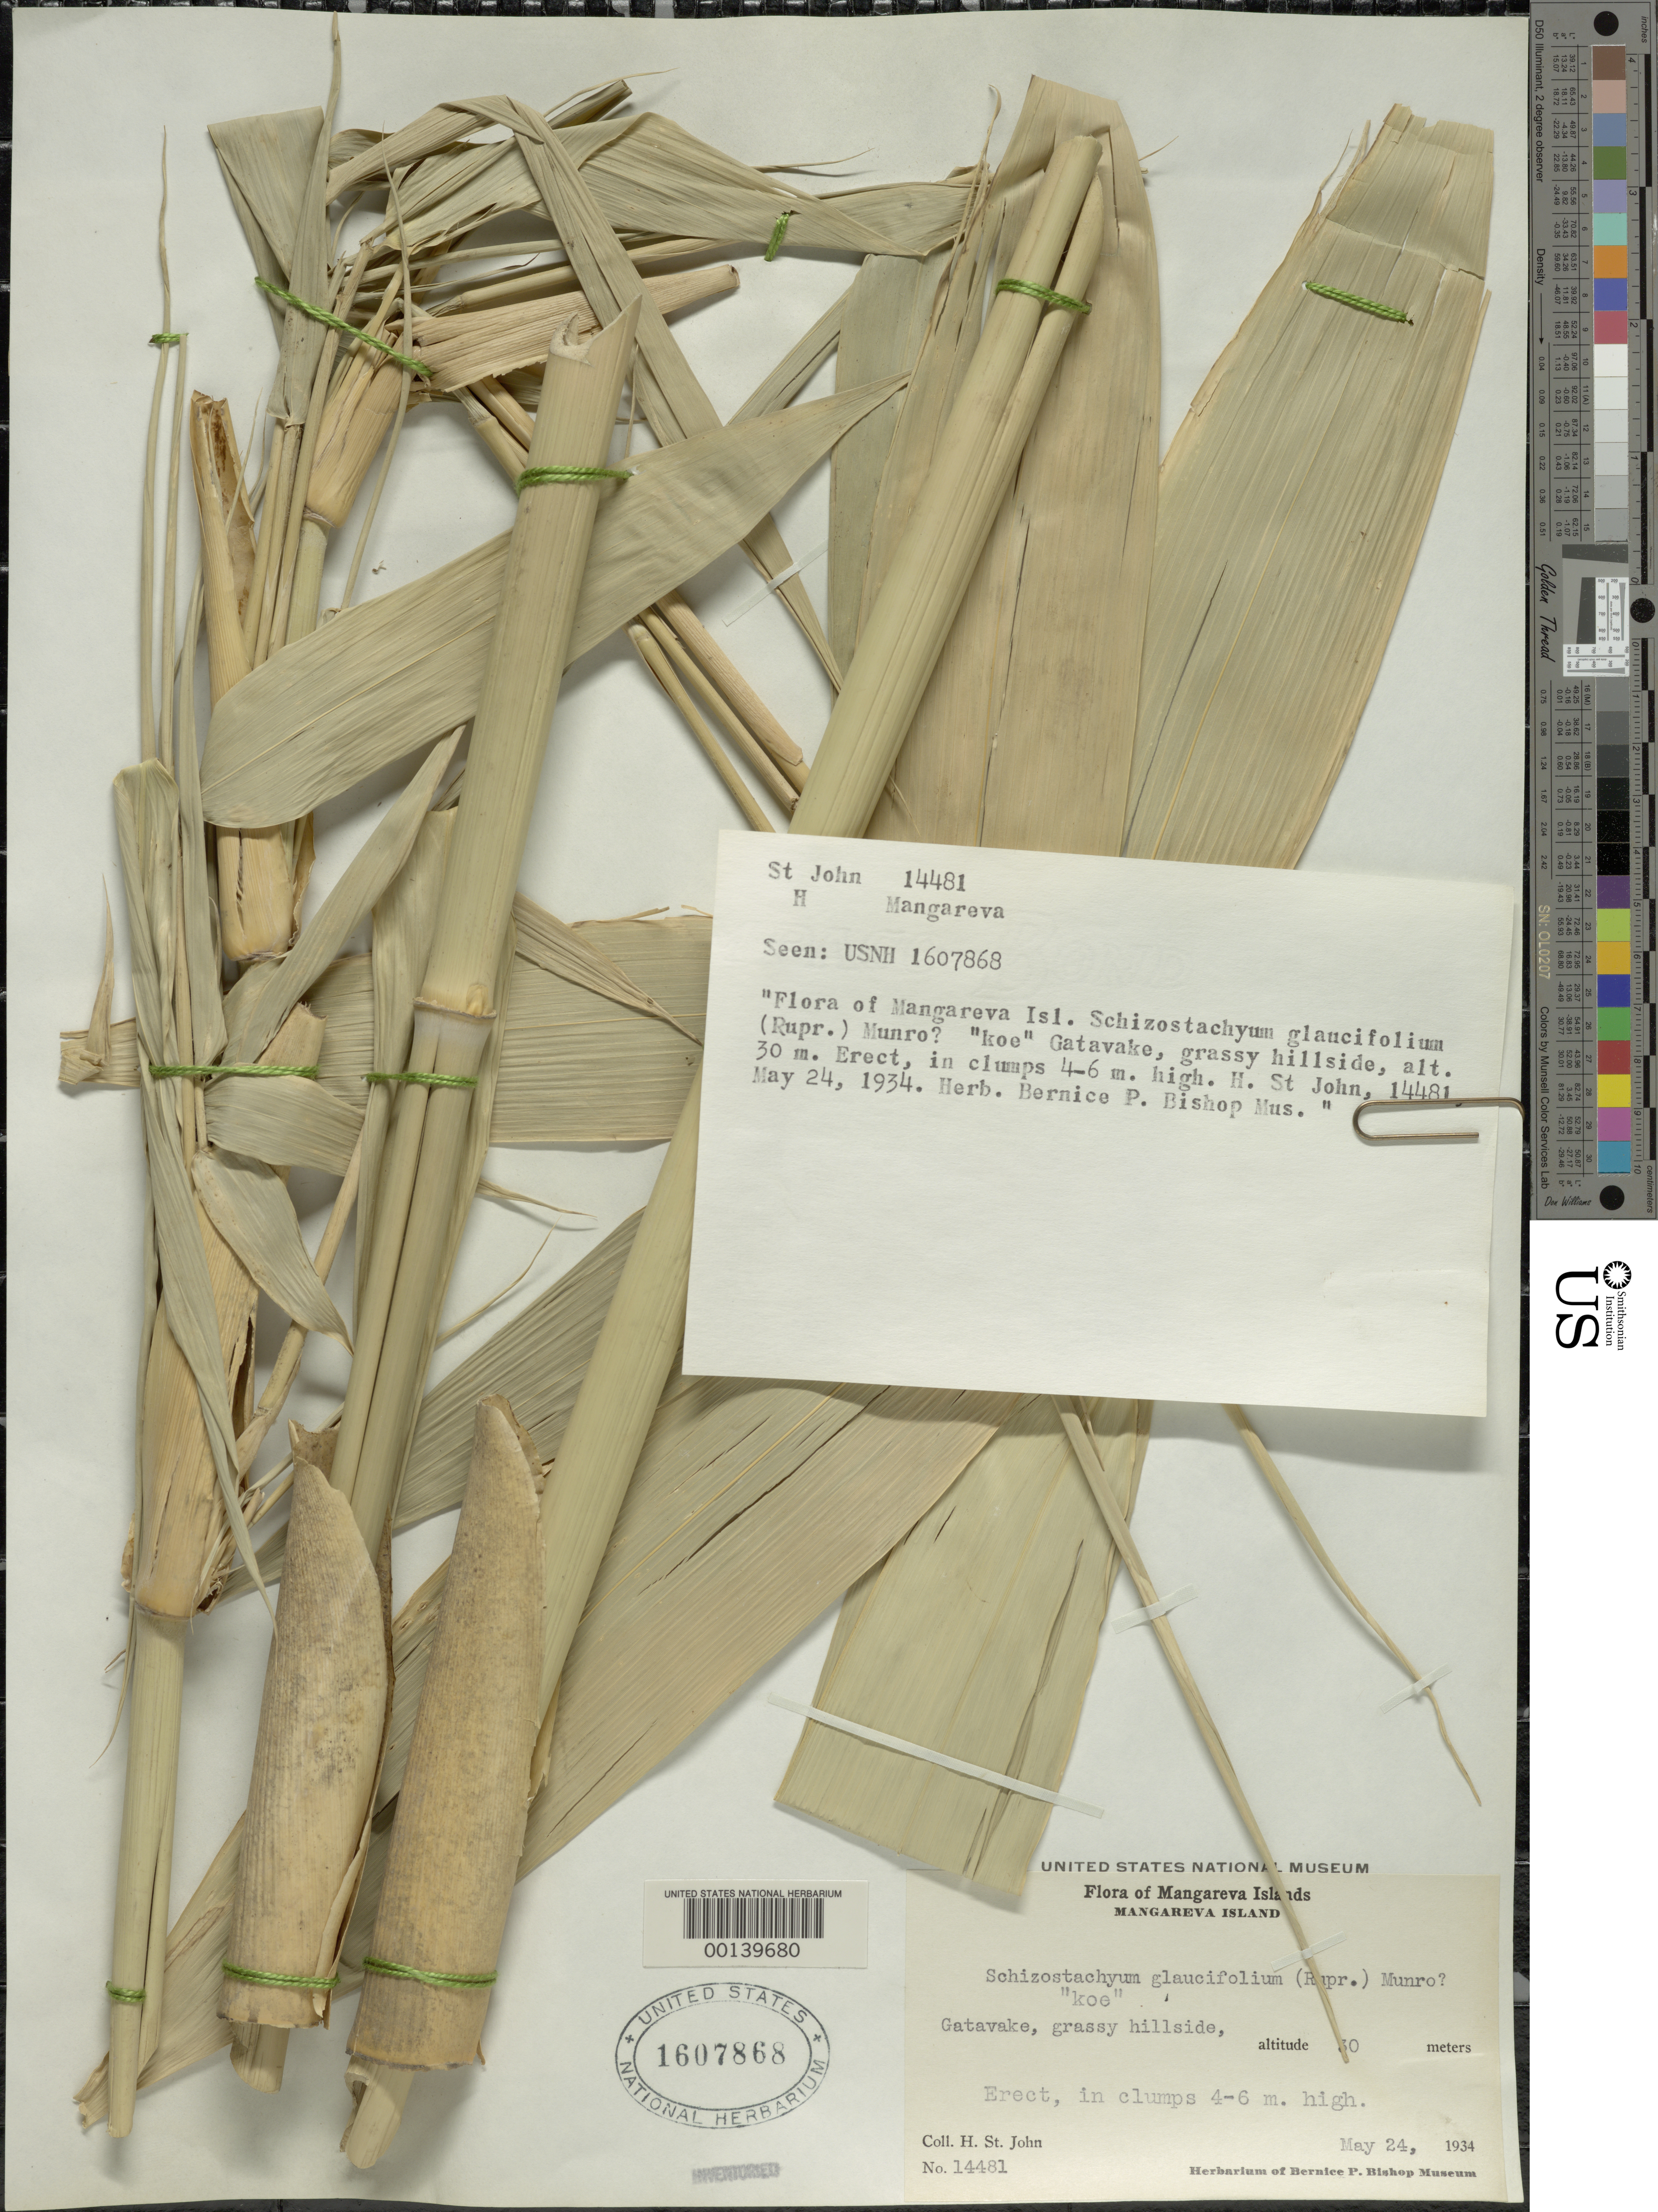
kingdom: Plantae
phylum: Tracheophyta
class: Liliopsida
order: Poales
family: Poaceae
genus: Schizostachyum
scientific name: Schizostachyum glaucifolium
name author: (Rupr.) Munro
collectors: H. St. John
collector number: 14481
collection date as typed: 24 May 1934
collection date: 1934-05-24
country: French Polynesia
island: Mangareva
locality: Gambier i. (?), mangareva isl. [Gambier Is.]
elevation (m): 30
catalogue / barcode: US 1607868